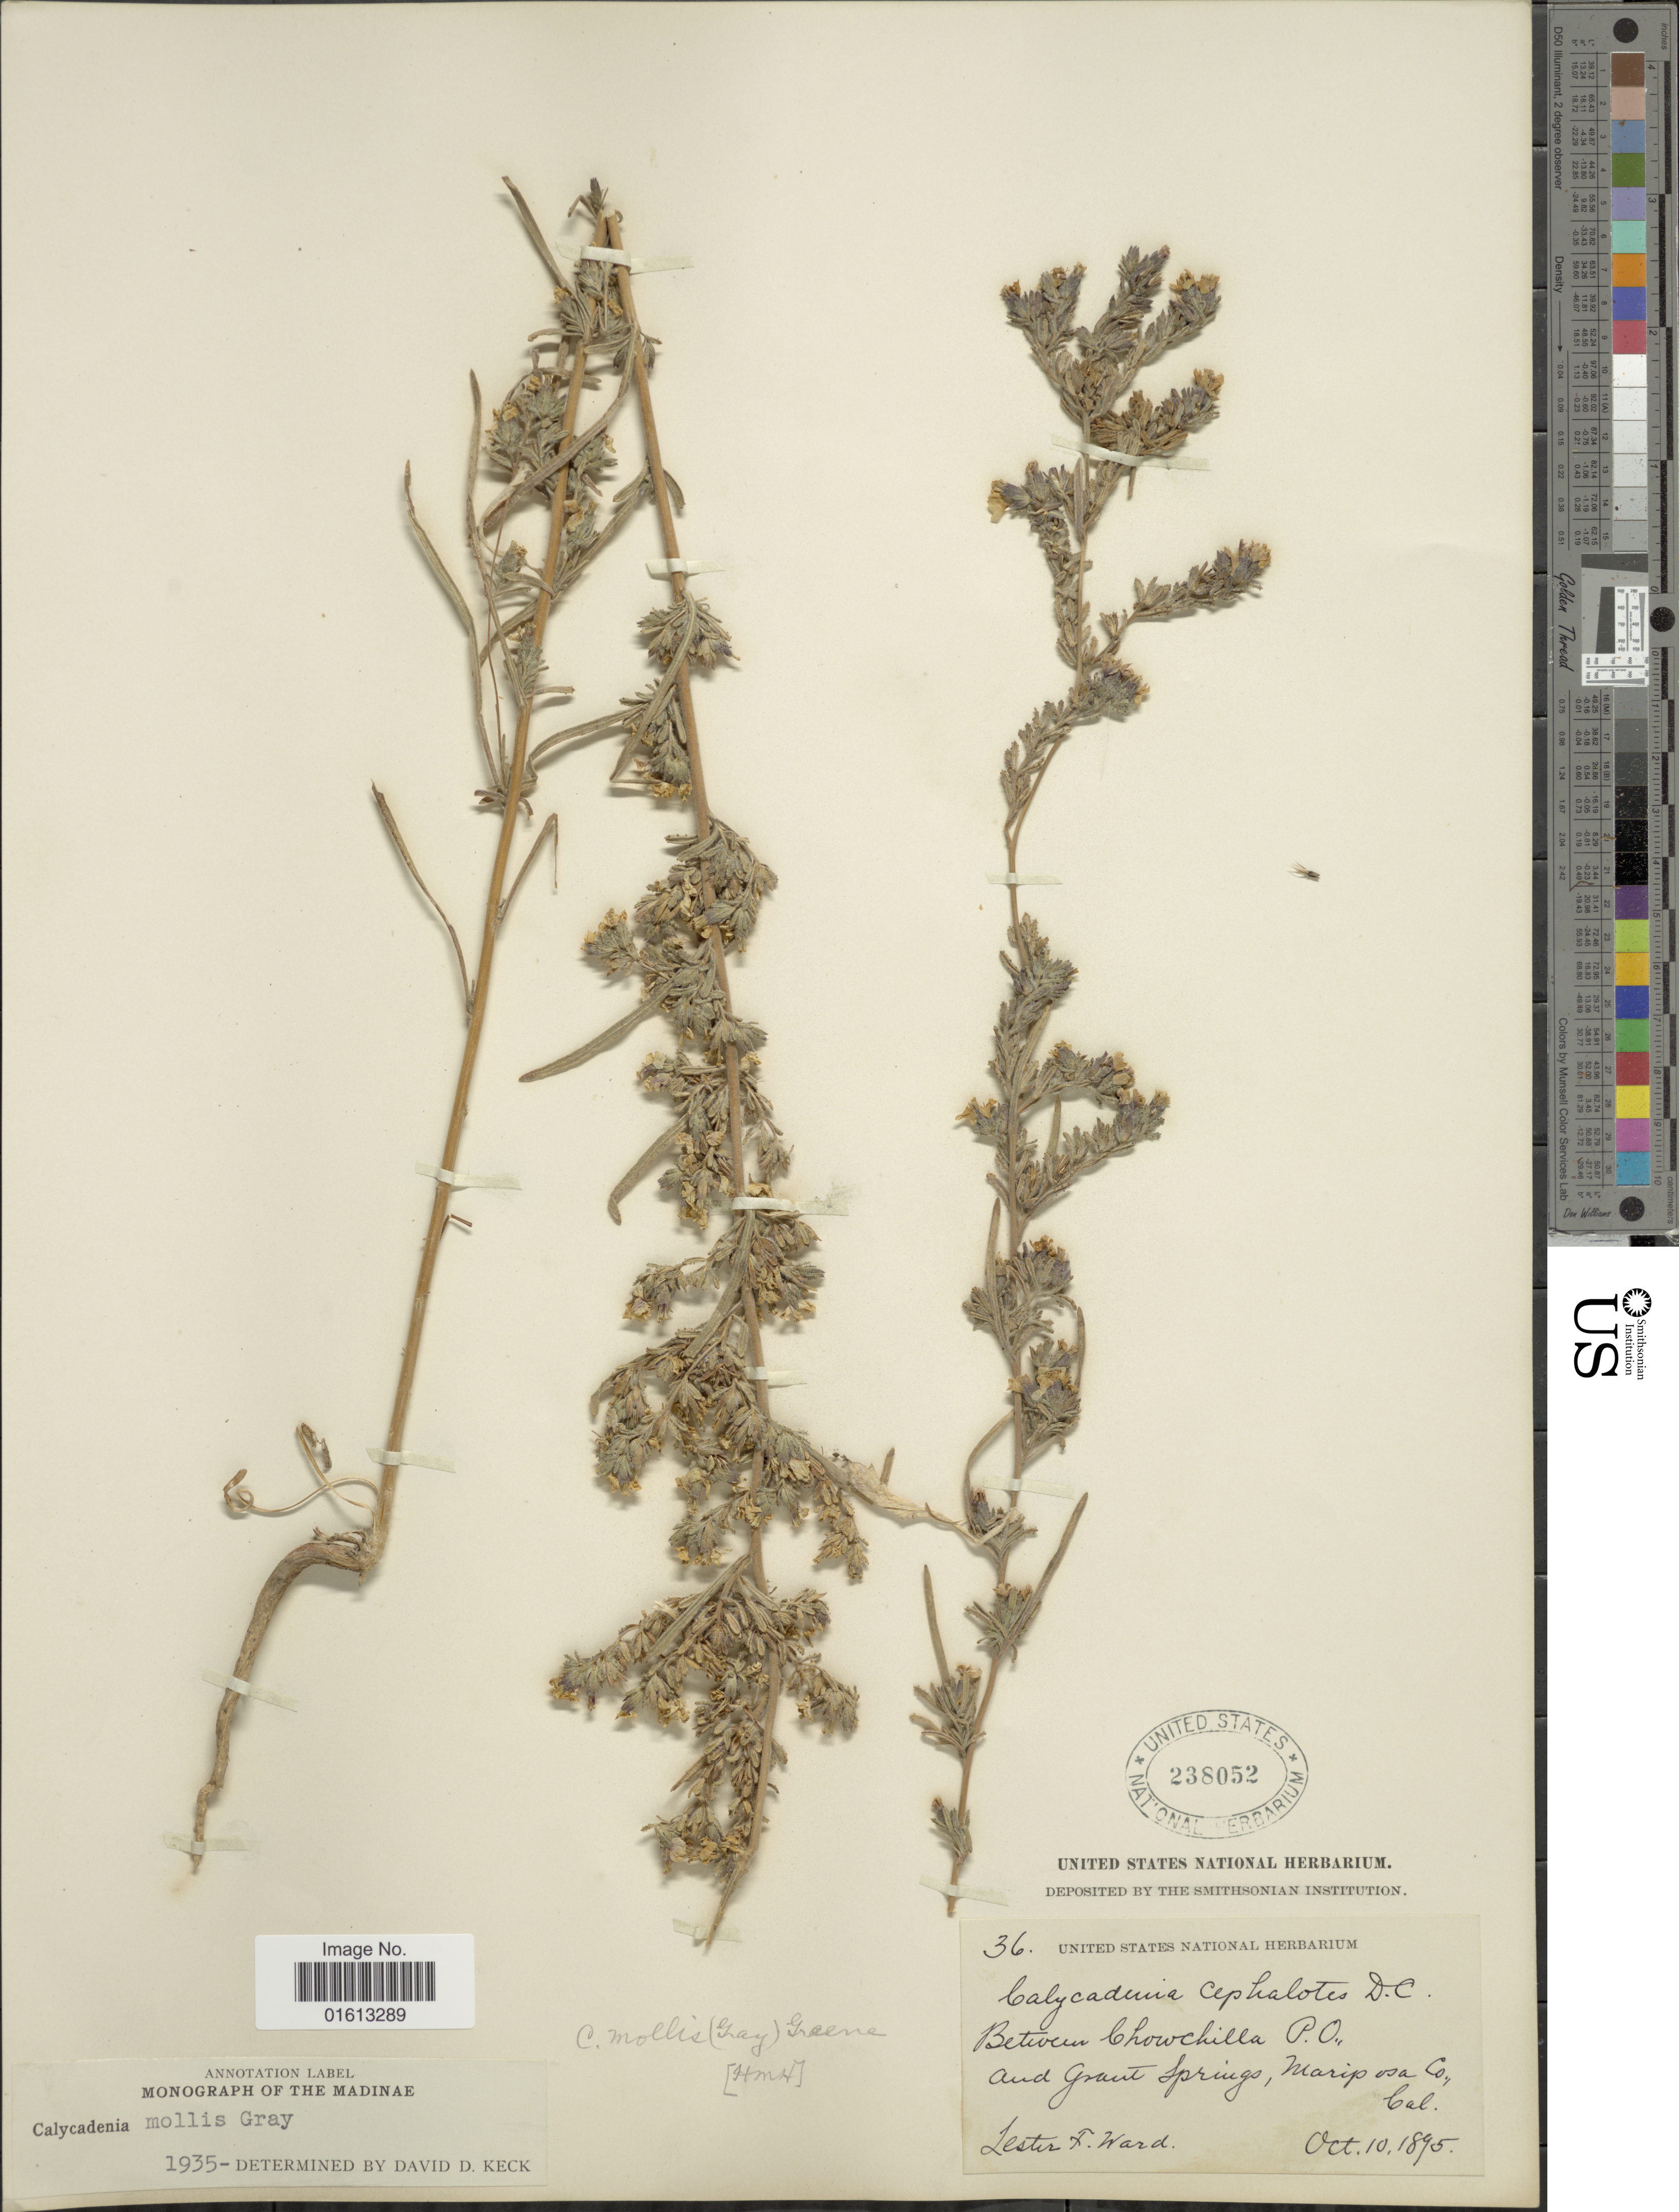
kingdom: Plantae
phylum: Tracheophyta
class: Magnoliopsida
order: Asterales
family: Asteraceae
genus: Calycadenia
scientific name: Calycadenia mollis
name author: A. Gray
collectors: L. F. Ward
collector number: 36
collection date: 1895-10-10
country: United States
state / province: California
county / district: Mariposa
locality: Between Chowchilla P. O., and Grane Springs, Mariposa Co., Cal.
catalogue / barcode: US 238052